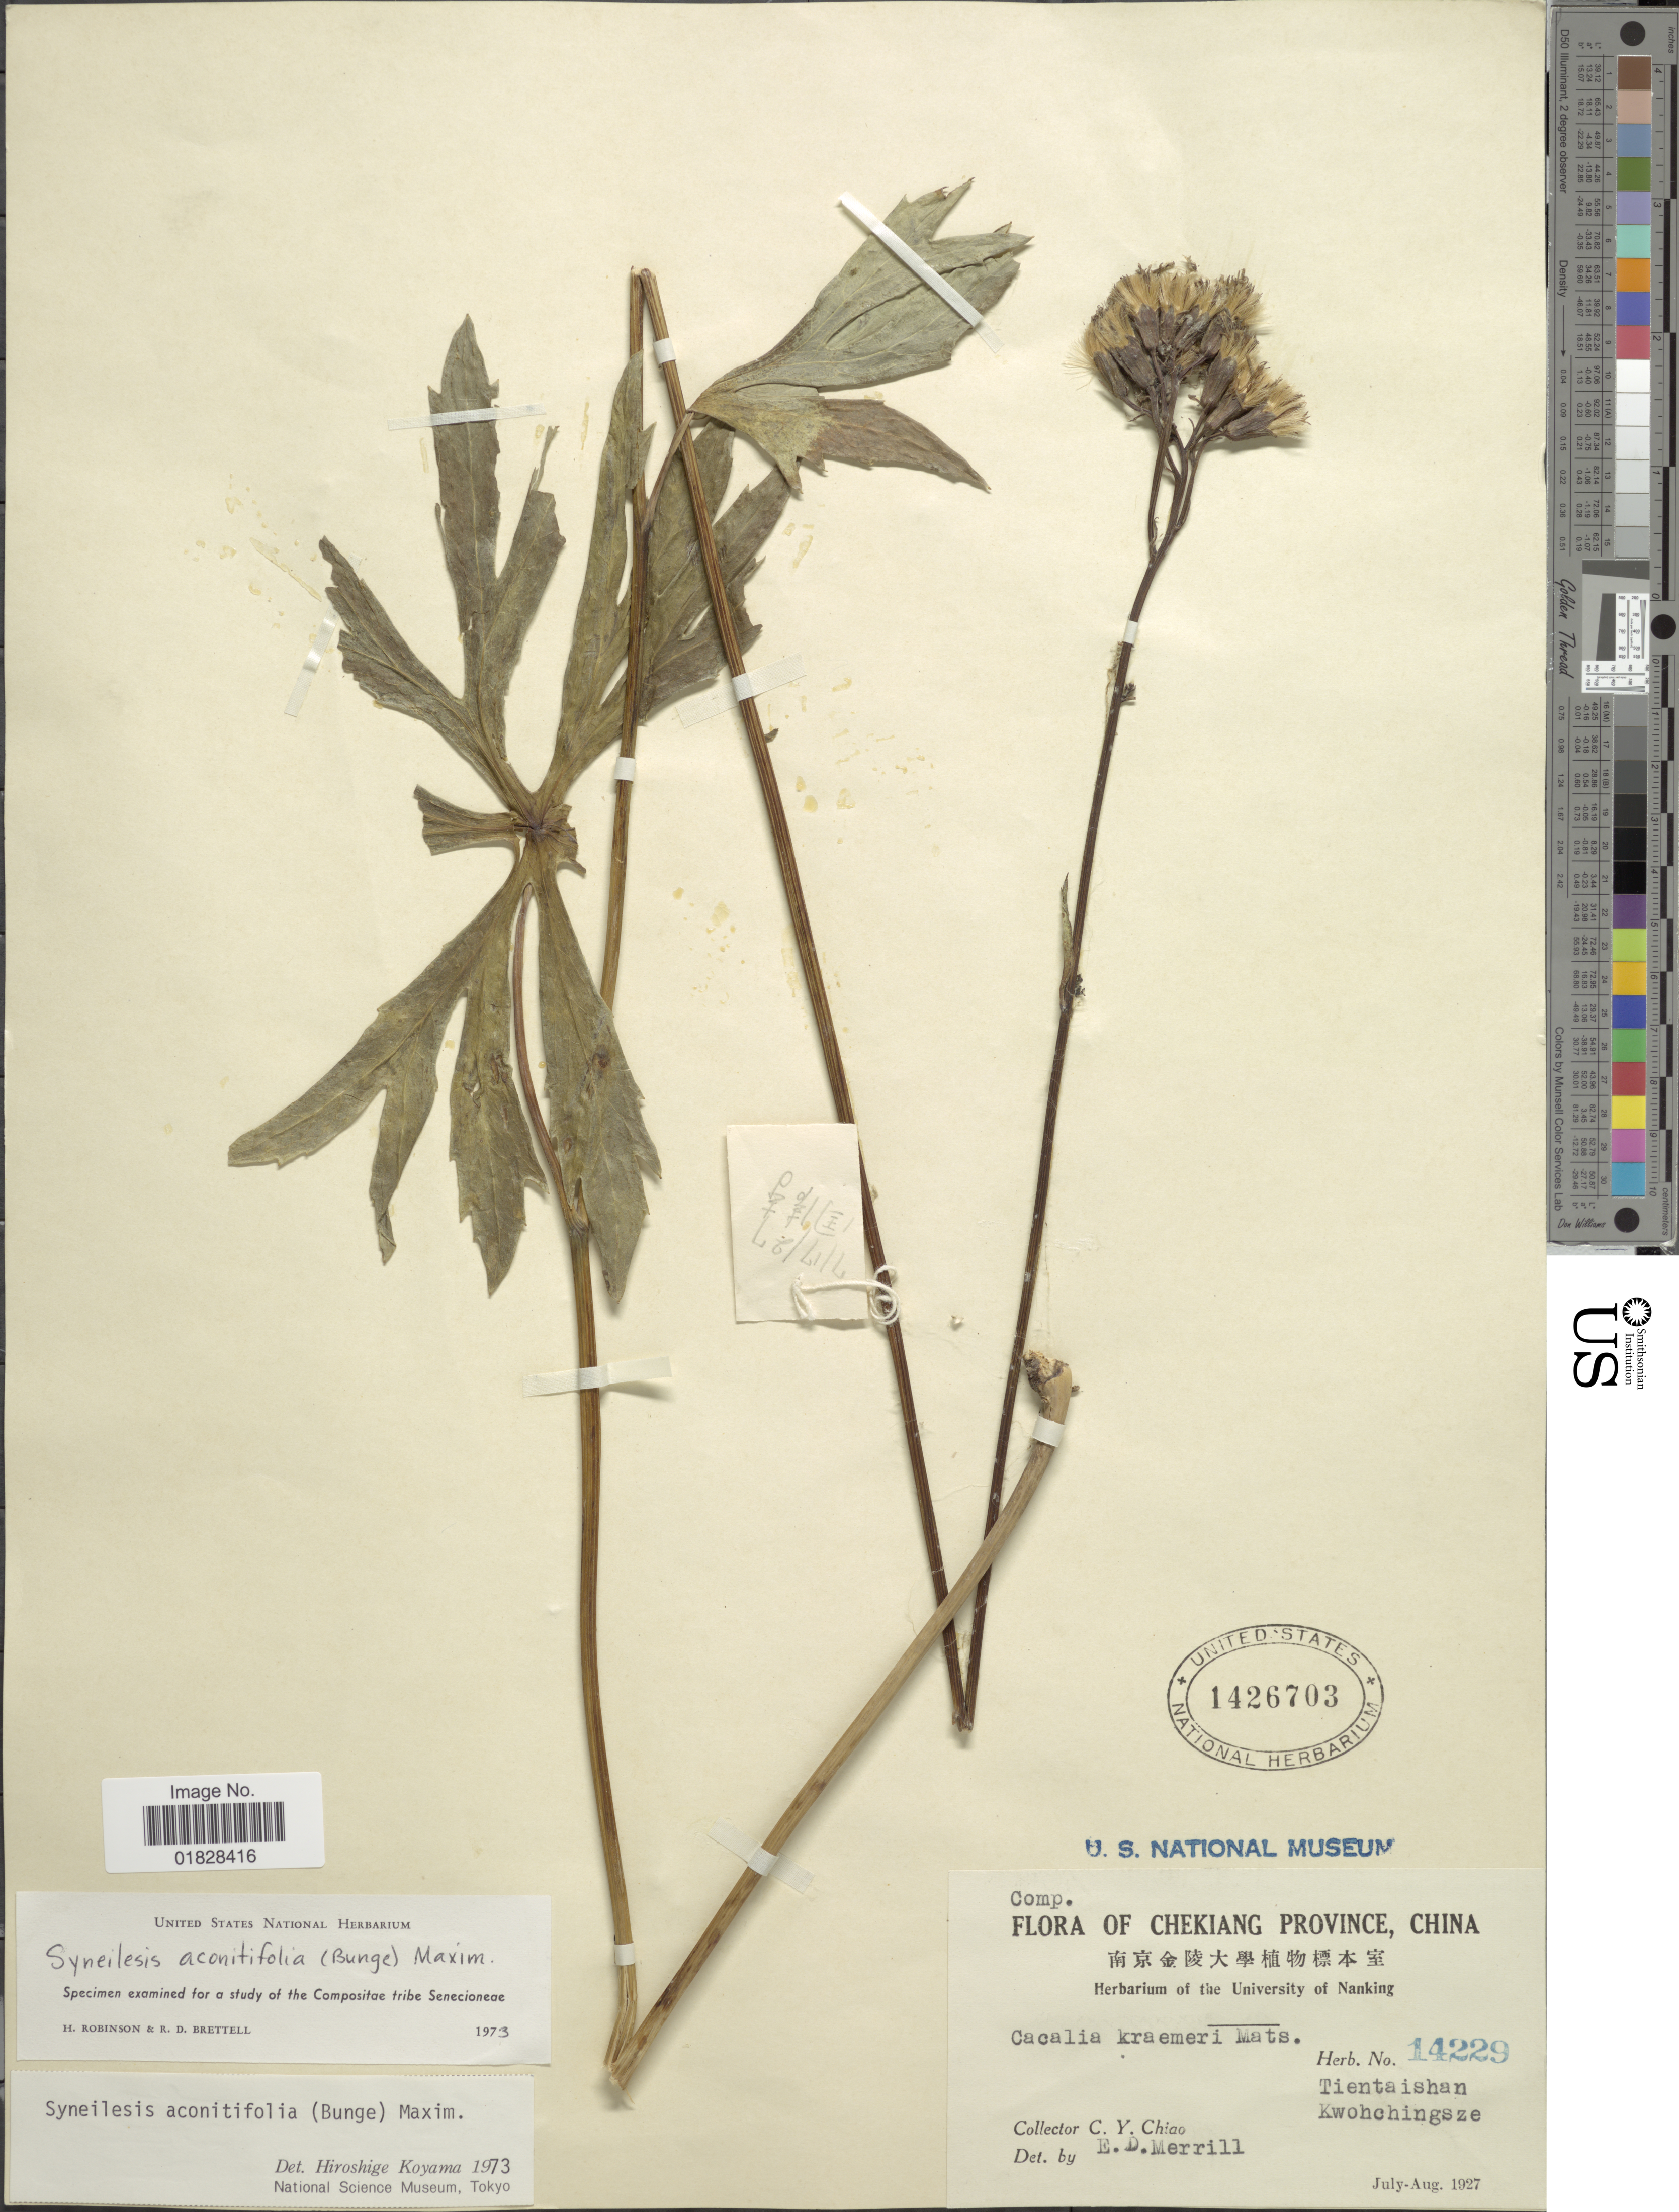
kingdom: Plantae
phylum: Tracheophyta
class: Magnoliopsida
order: Asterales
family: Asteraceae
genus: Syneilesis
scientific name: Syneilesis aconitifolia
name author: (Bunge) Maximowicz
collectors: C. Y. Chiao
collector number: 14229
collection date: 1927-07/1927-08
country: China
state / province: Zhejiang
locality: Chekiang Province, China. Tientaishan, Kwohchingsze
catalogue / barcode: US 1426703